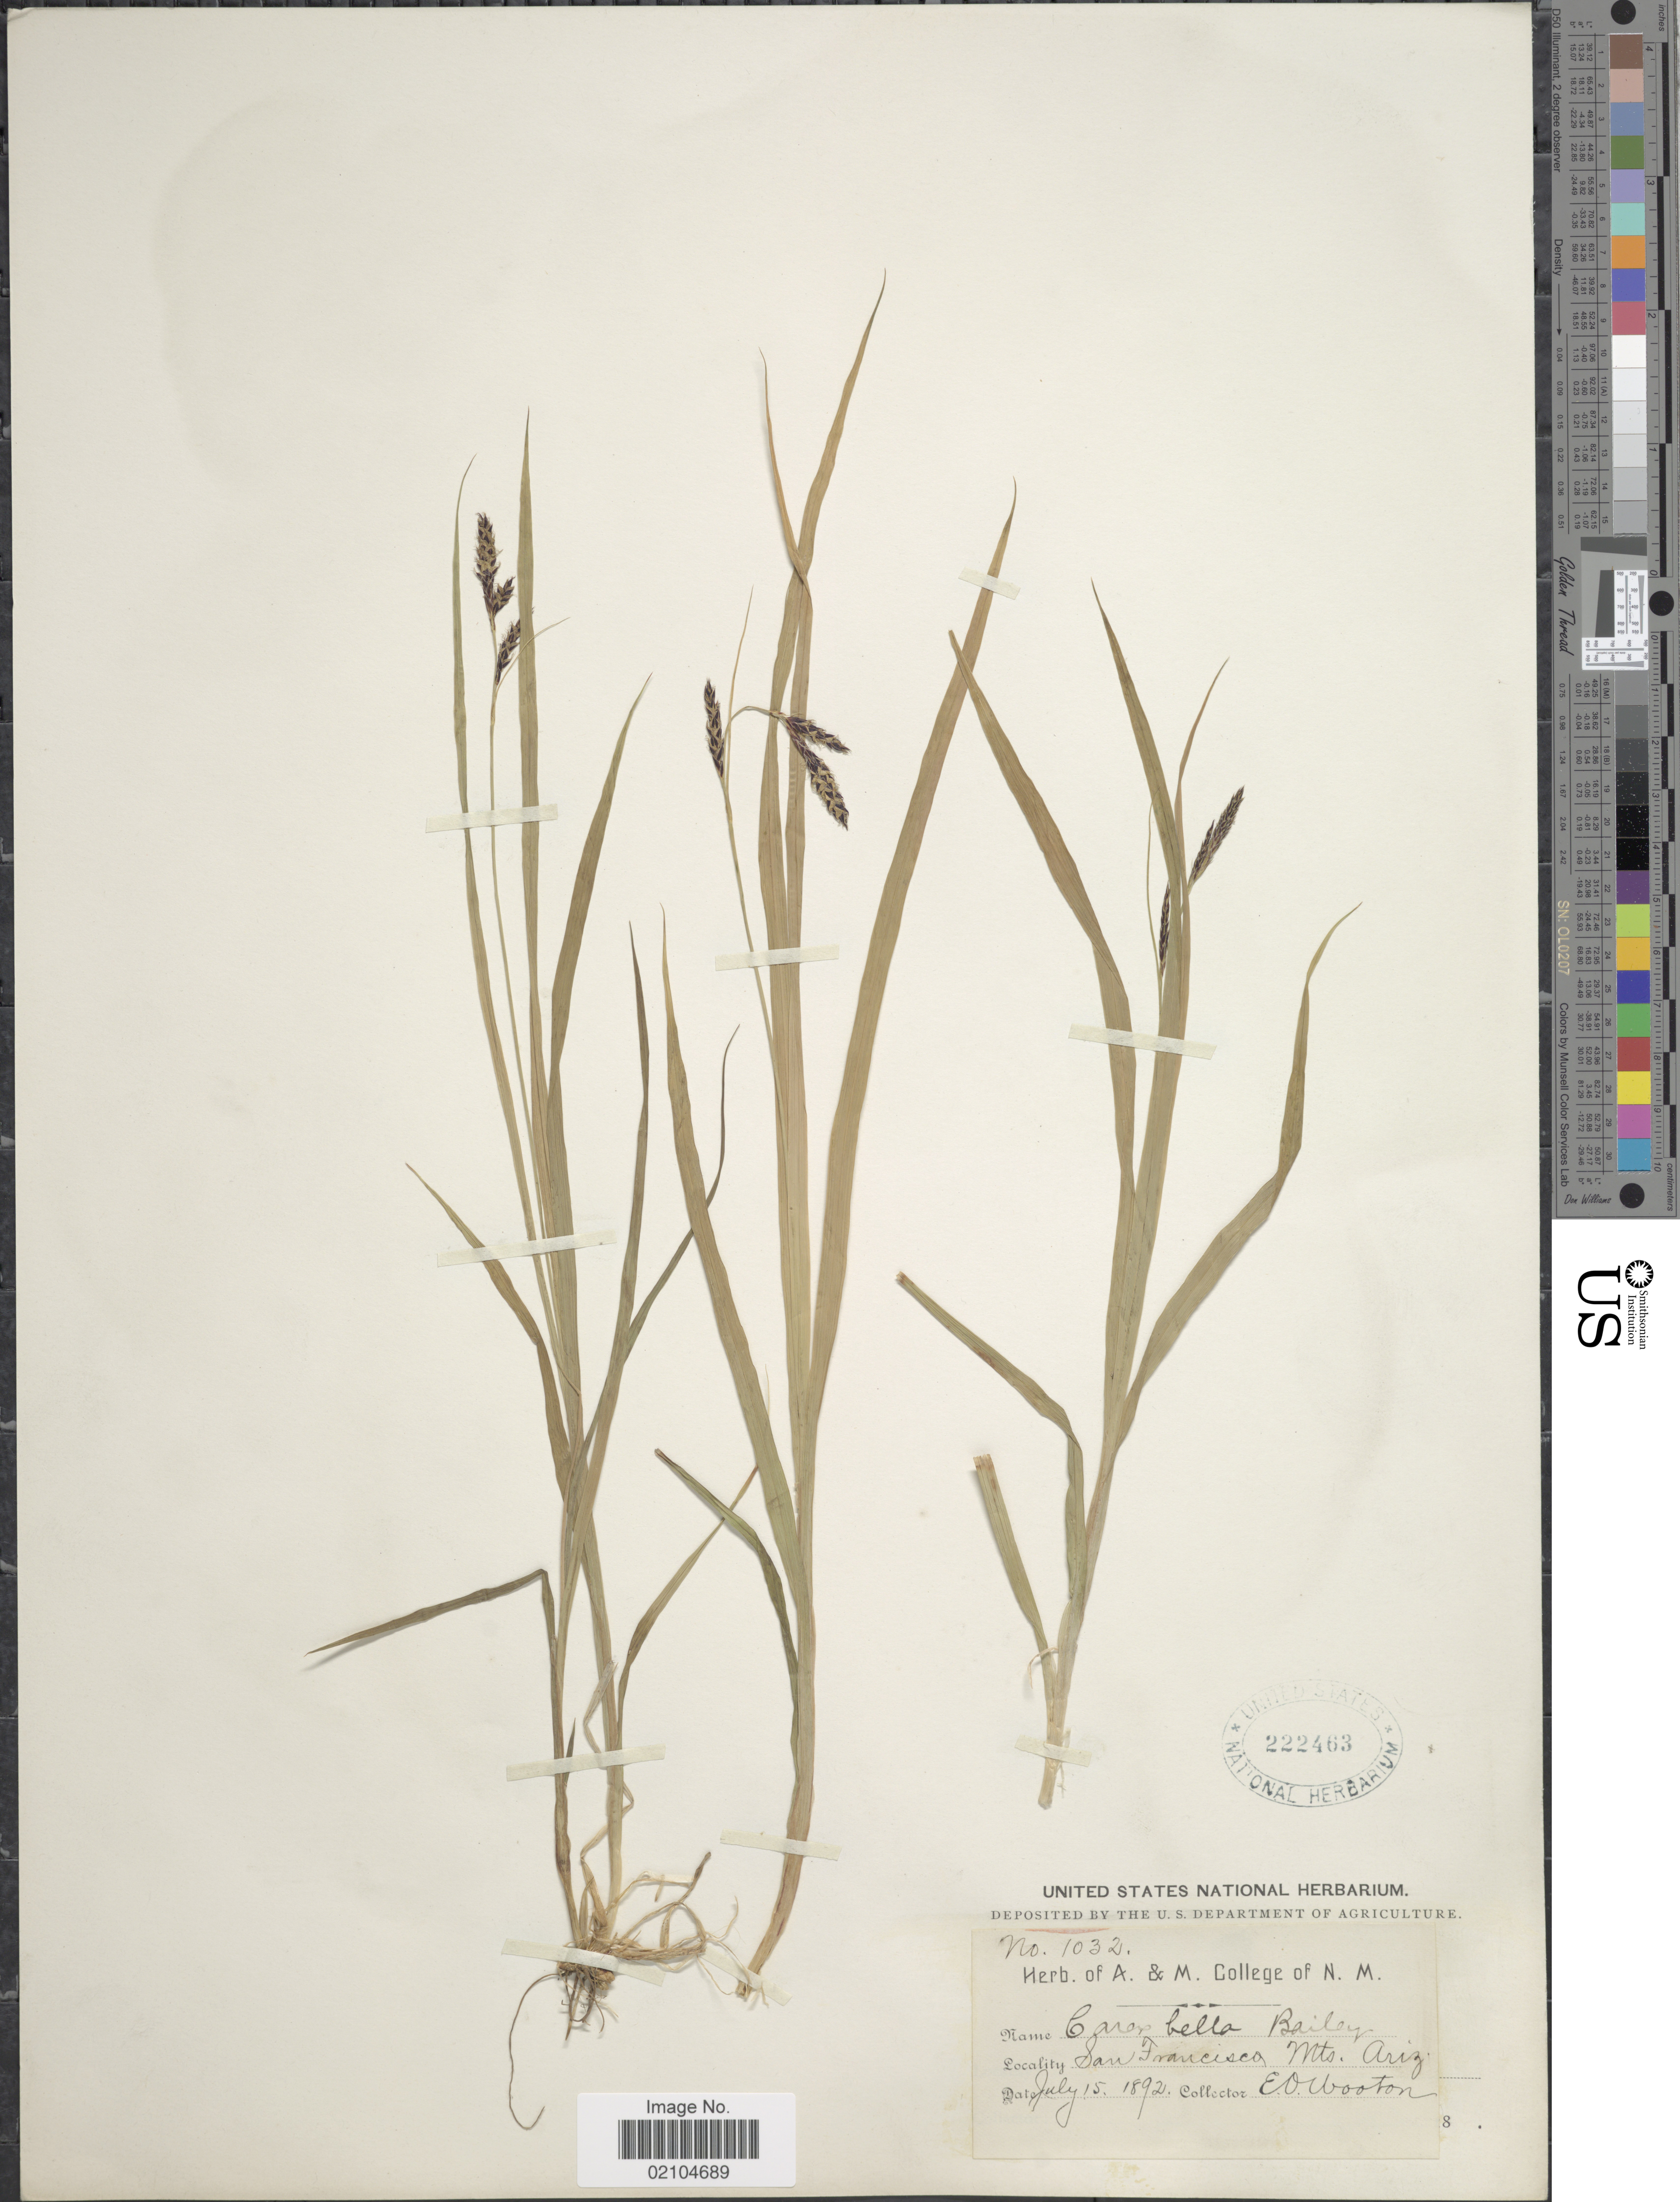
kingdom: Plantae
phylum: Tracheophyta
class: Liliopsida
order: Poales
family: Cyperaceae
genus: Carex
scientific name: Carex bella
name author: L.H. Bailey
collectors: E. O. Wooton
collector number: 1032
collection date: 1892-07-15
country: United States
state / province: Arizona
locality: San Francisco Mts.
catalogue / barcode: US 222463